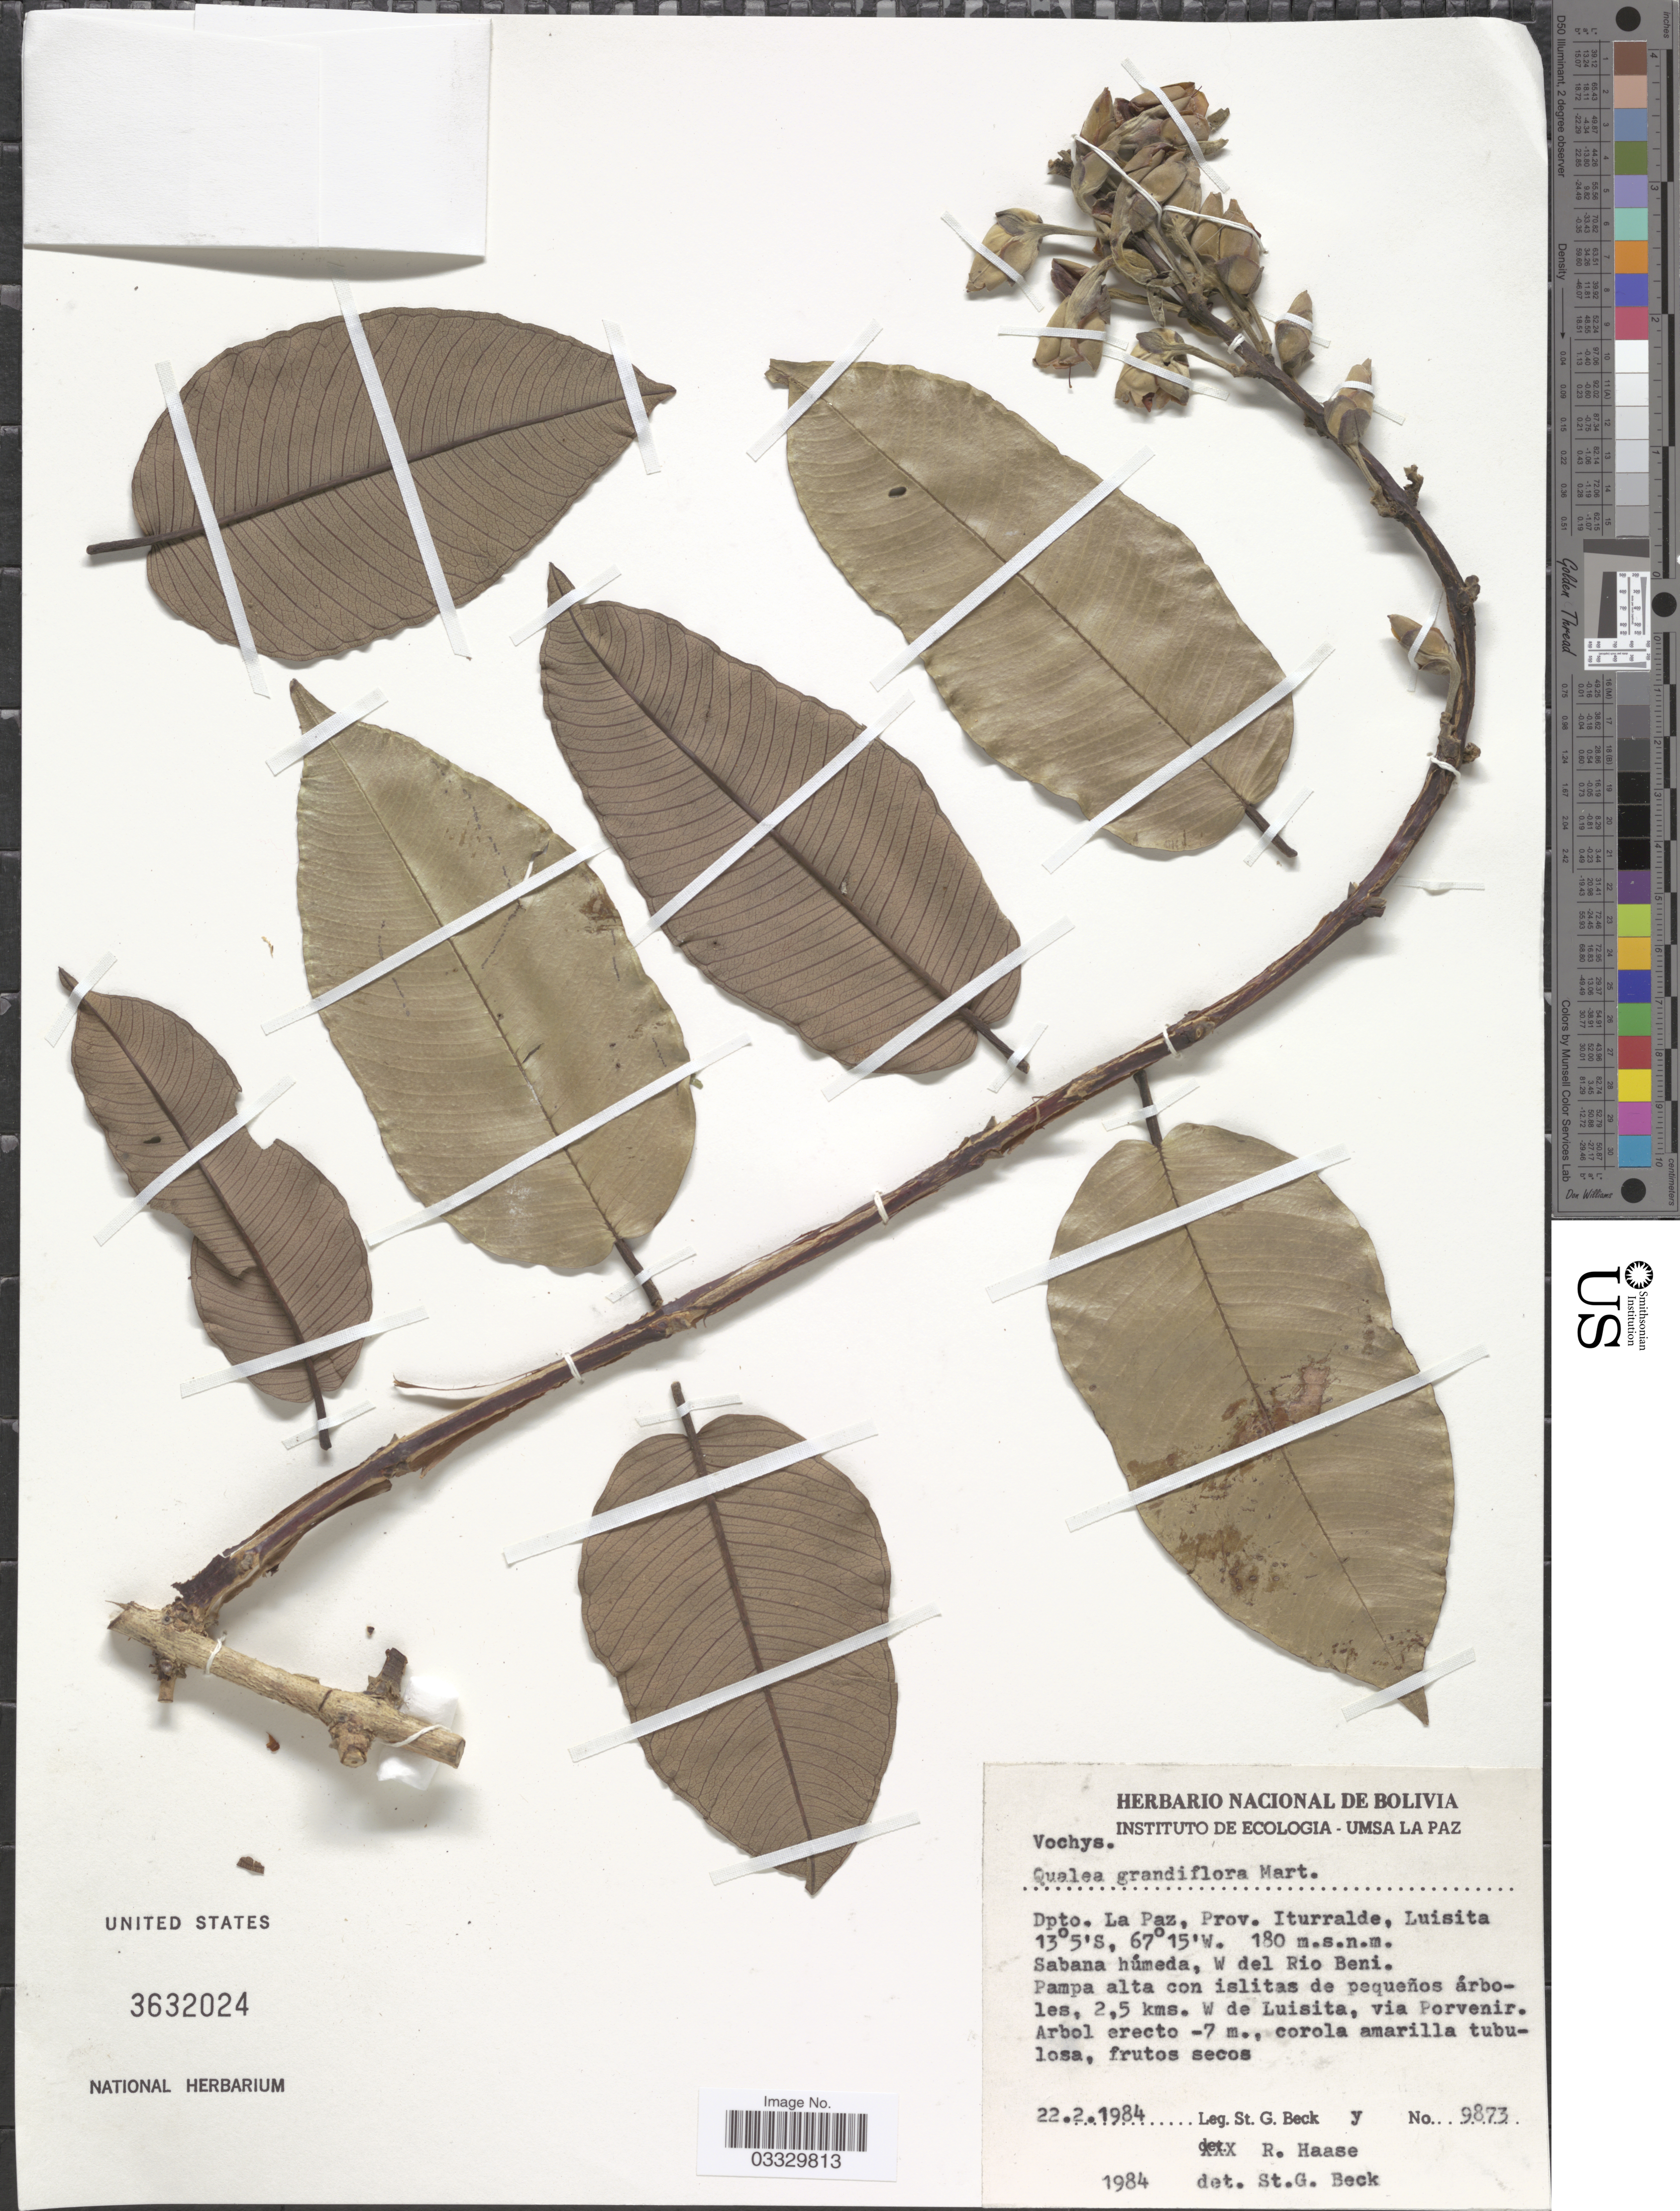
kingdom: Plantae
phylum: Tracheophyta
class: Magnoliopsida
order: Myrtales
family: Vochysiaceae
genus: Qualea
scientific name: Qualea grandiflora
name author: Mart.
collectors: S. G. Beck & R. Haase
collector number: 9873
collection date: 1984-02-22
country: Bolivia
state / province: La Paz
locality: Dpto. La Paz, Prov. Iturralde, Luisita. W del Rio Beni.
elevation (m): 180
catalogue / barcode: US 3632024